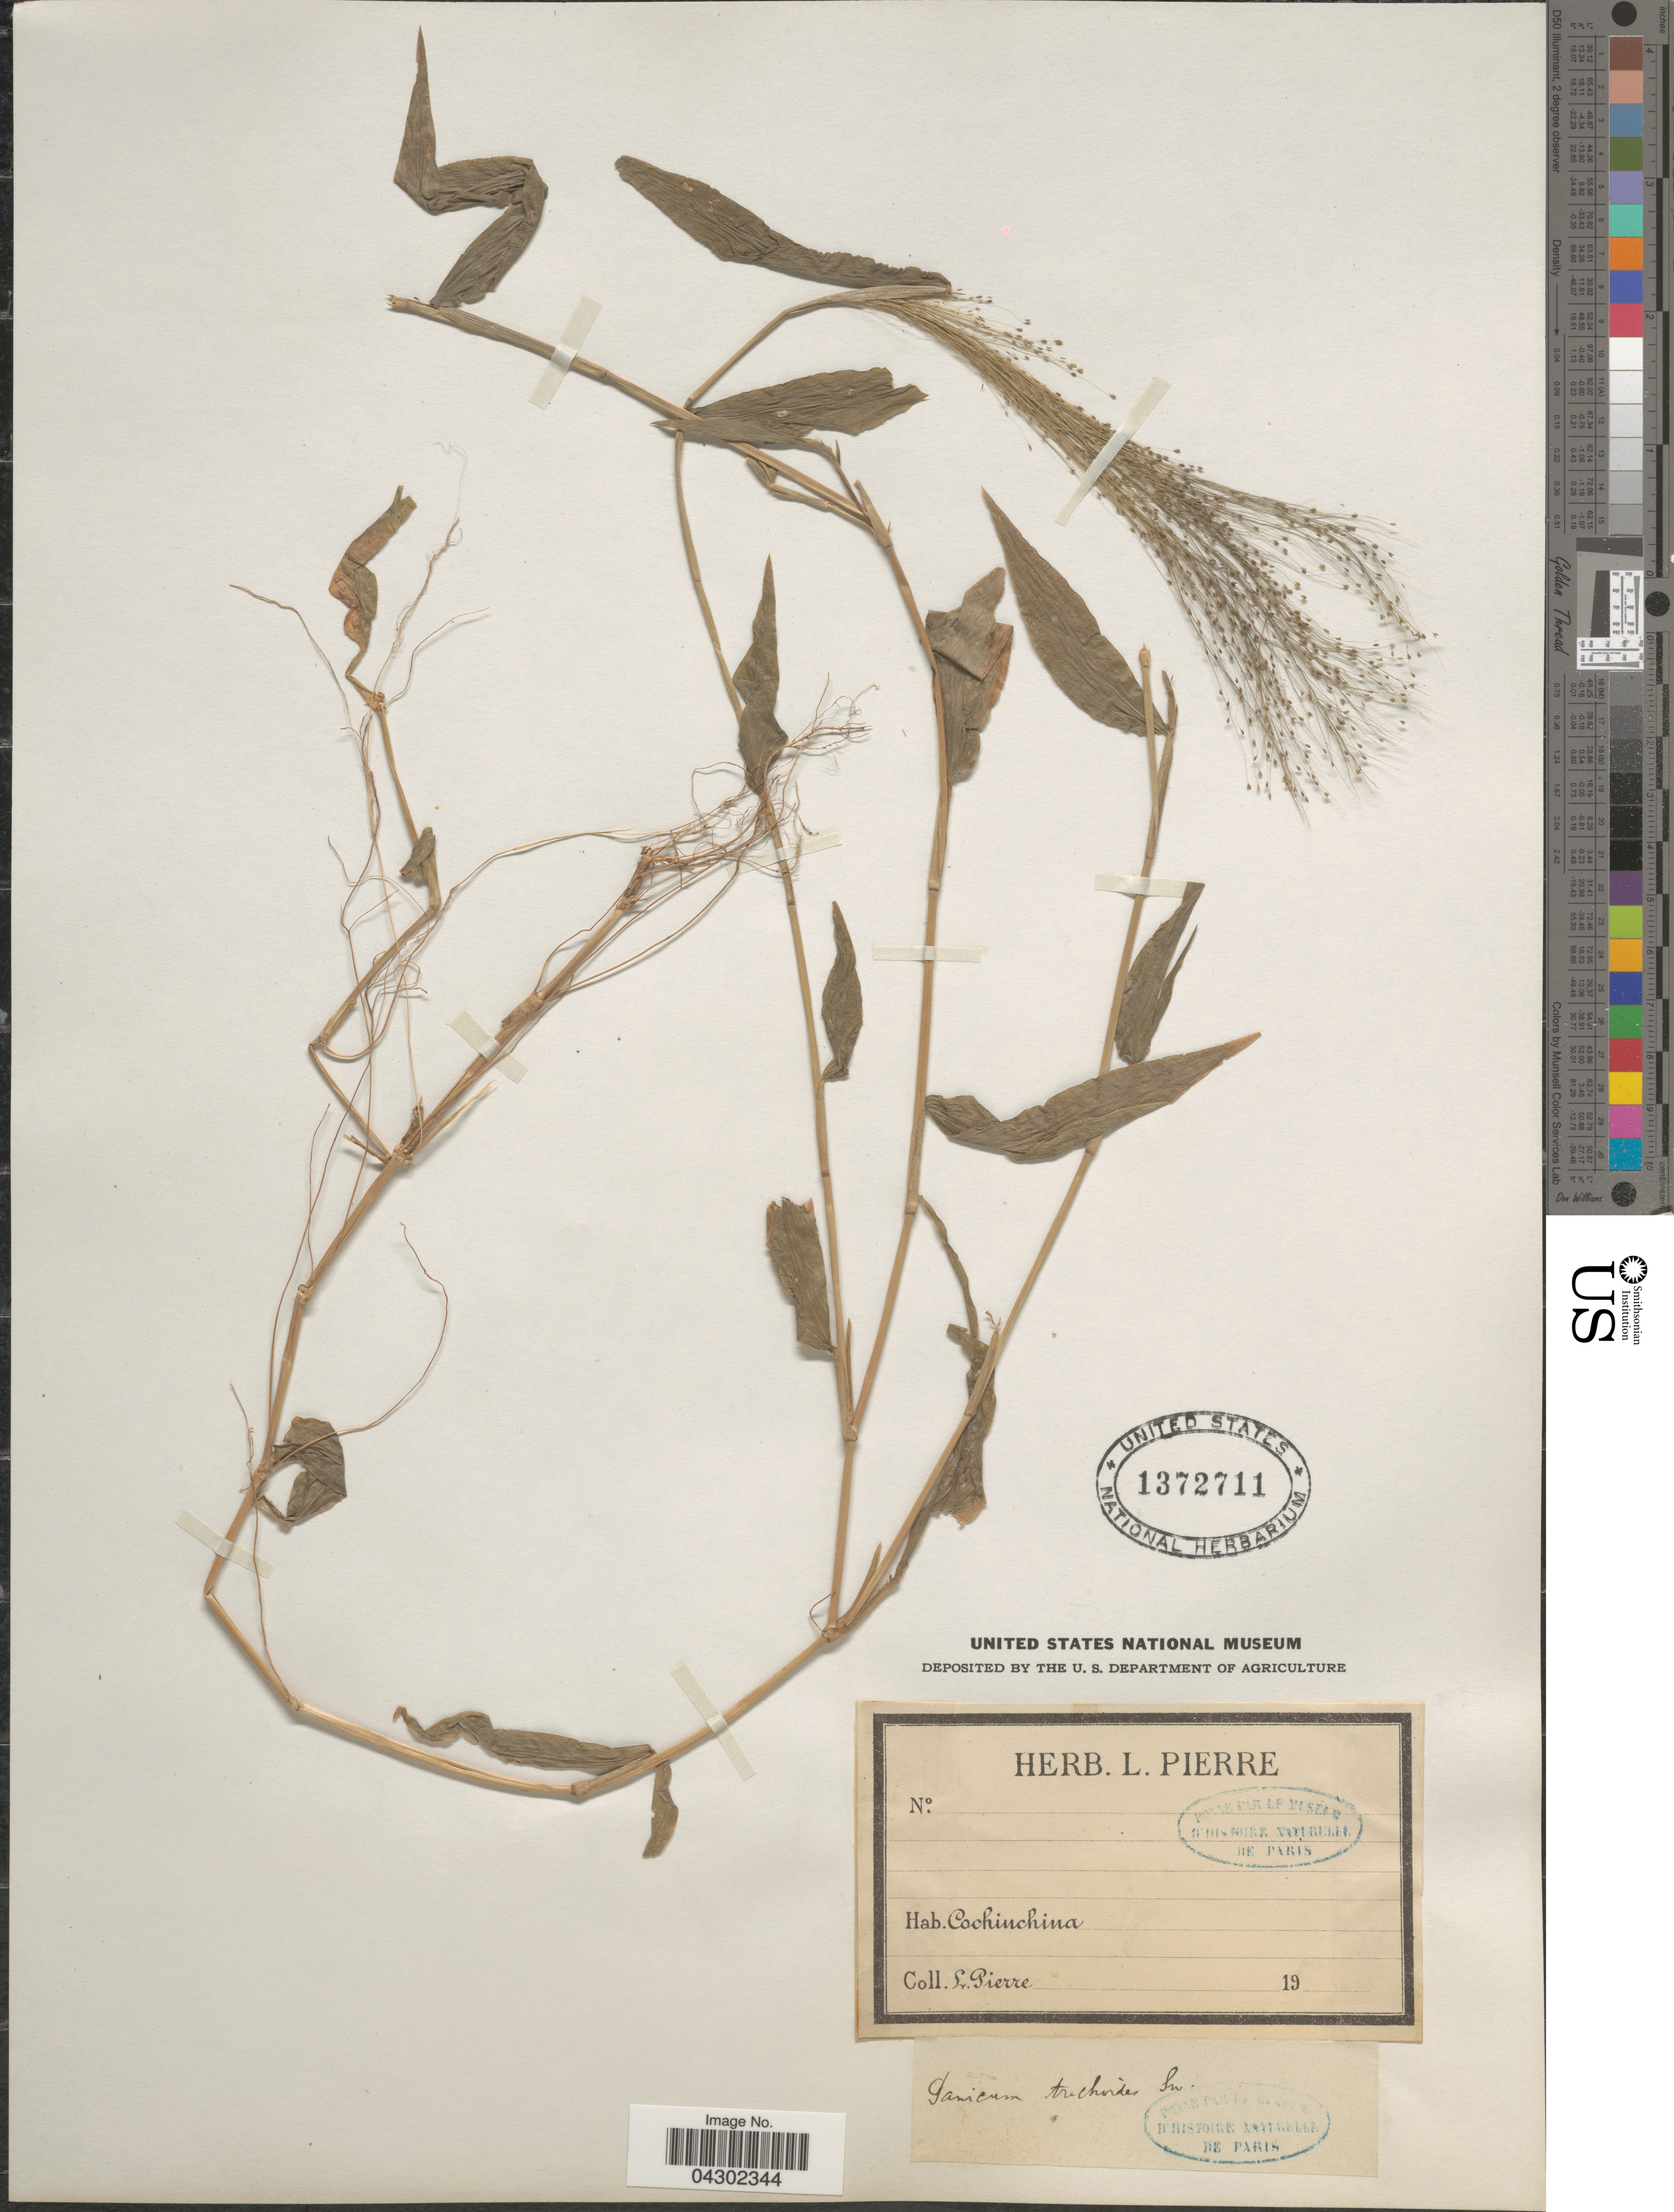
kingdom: Plantae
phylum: Tracheophyta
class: Liliopsida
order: Poales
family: Poaceae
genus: Panicum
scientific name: Panicum trichoides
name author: Sw.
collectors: L. Pierre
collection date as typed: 19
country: Vietnam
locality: Cochinchina.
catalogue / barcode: US 1372711